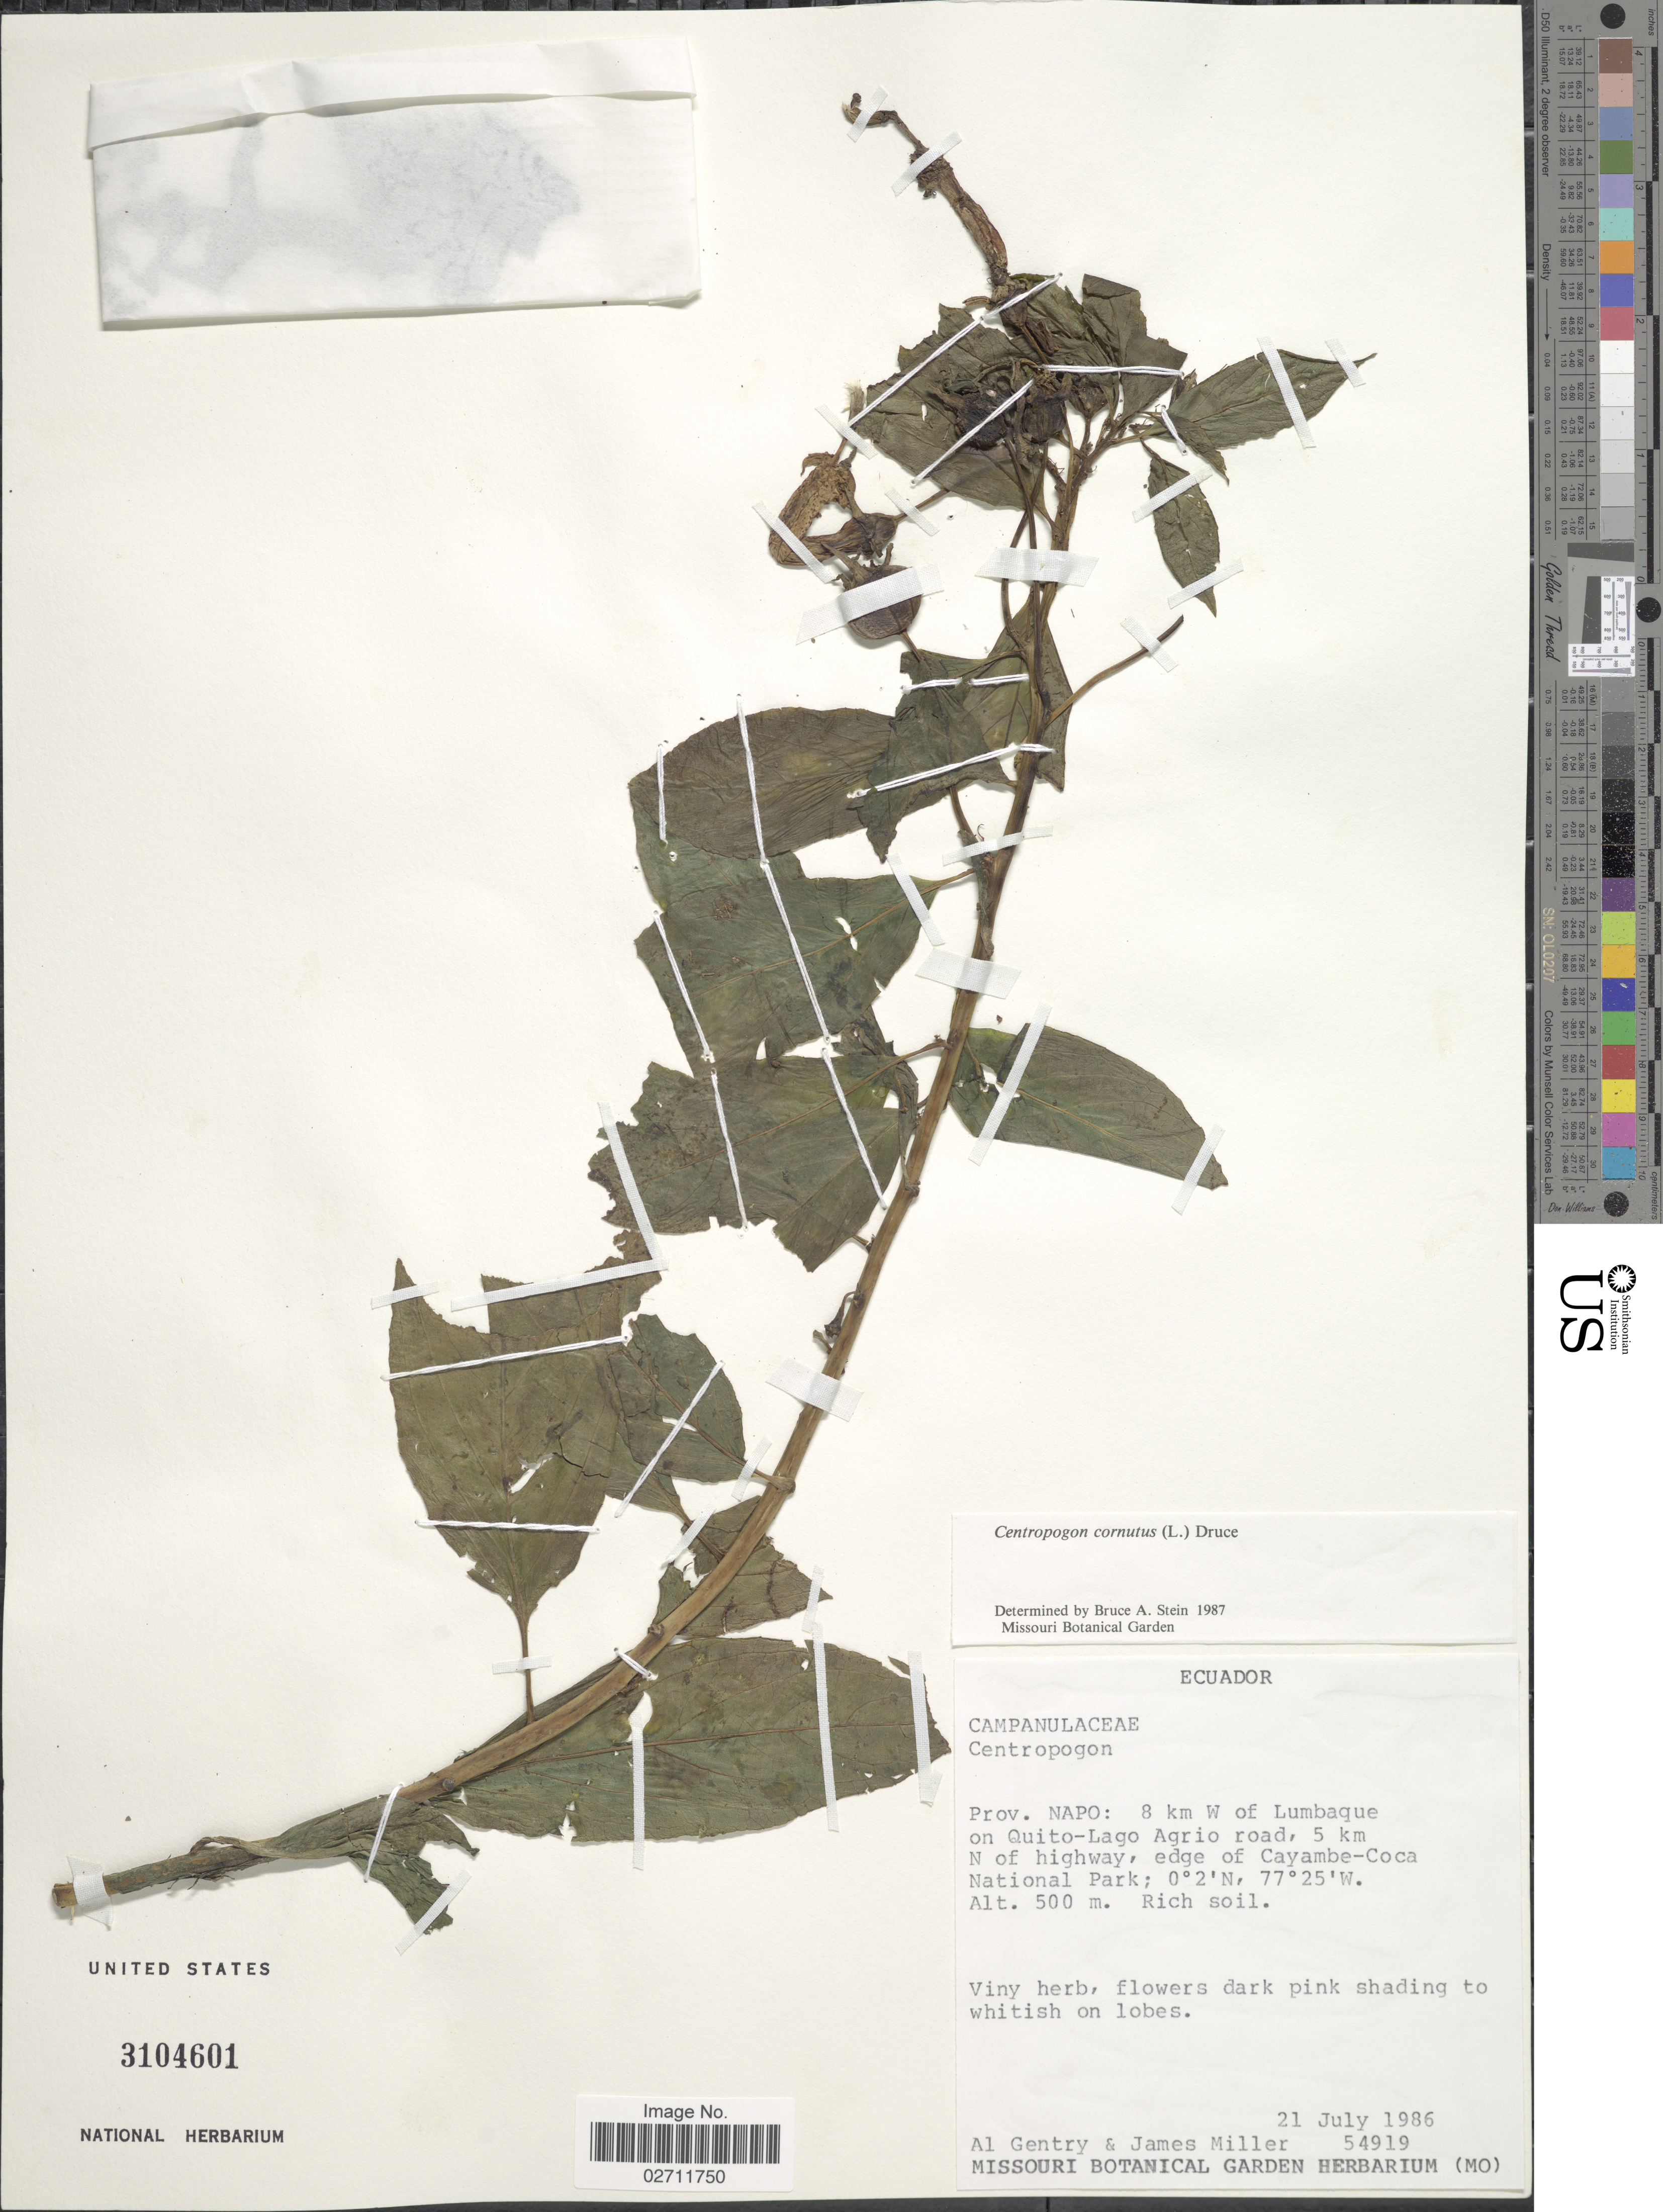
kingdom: Plantae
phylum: Tracheophyta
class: Magnoliopsida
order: Asterales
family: Campanulaceae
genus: Centropogon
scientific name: Centropogon cornutus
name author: (L.) Druce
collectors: A. H. Gentry & J. S. Miller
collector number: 54919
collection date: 1986-07-21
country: Ecuador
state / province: Napo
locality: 8 km W of Lumbaque on Quito-Lago Agrio road, 5 km N of highway, edge of Cayambe-Coca National Park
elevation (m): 500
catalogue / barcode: US 3104601